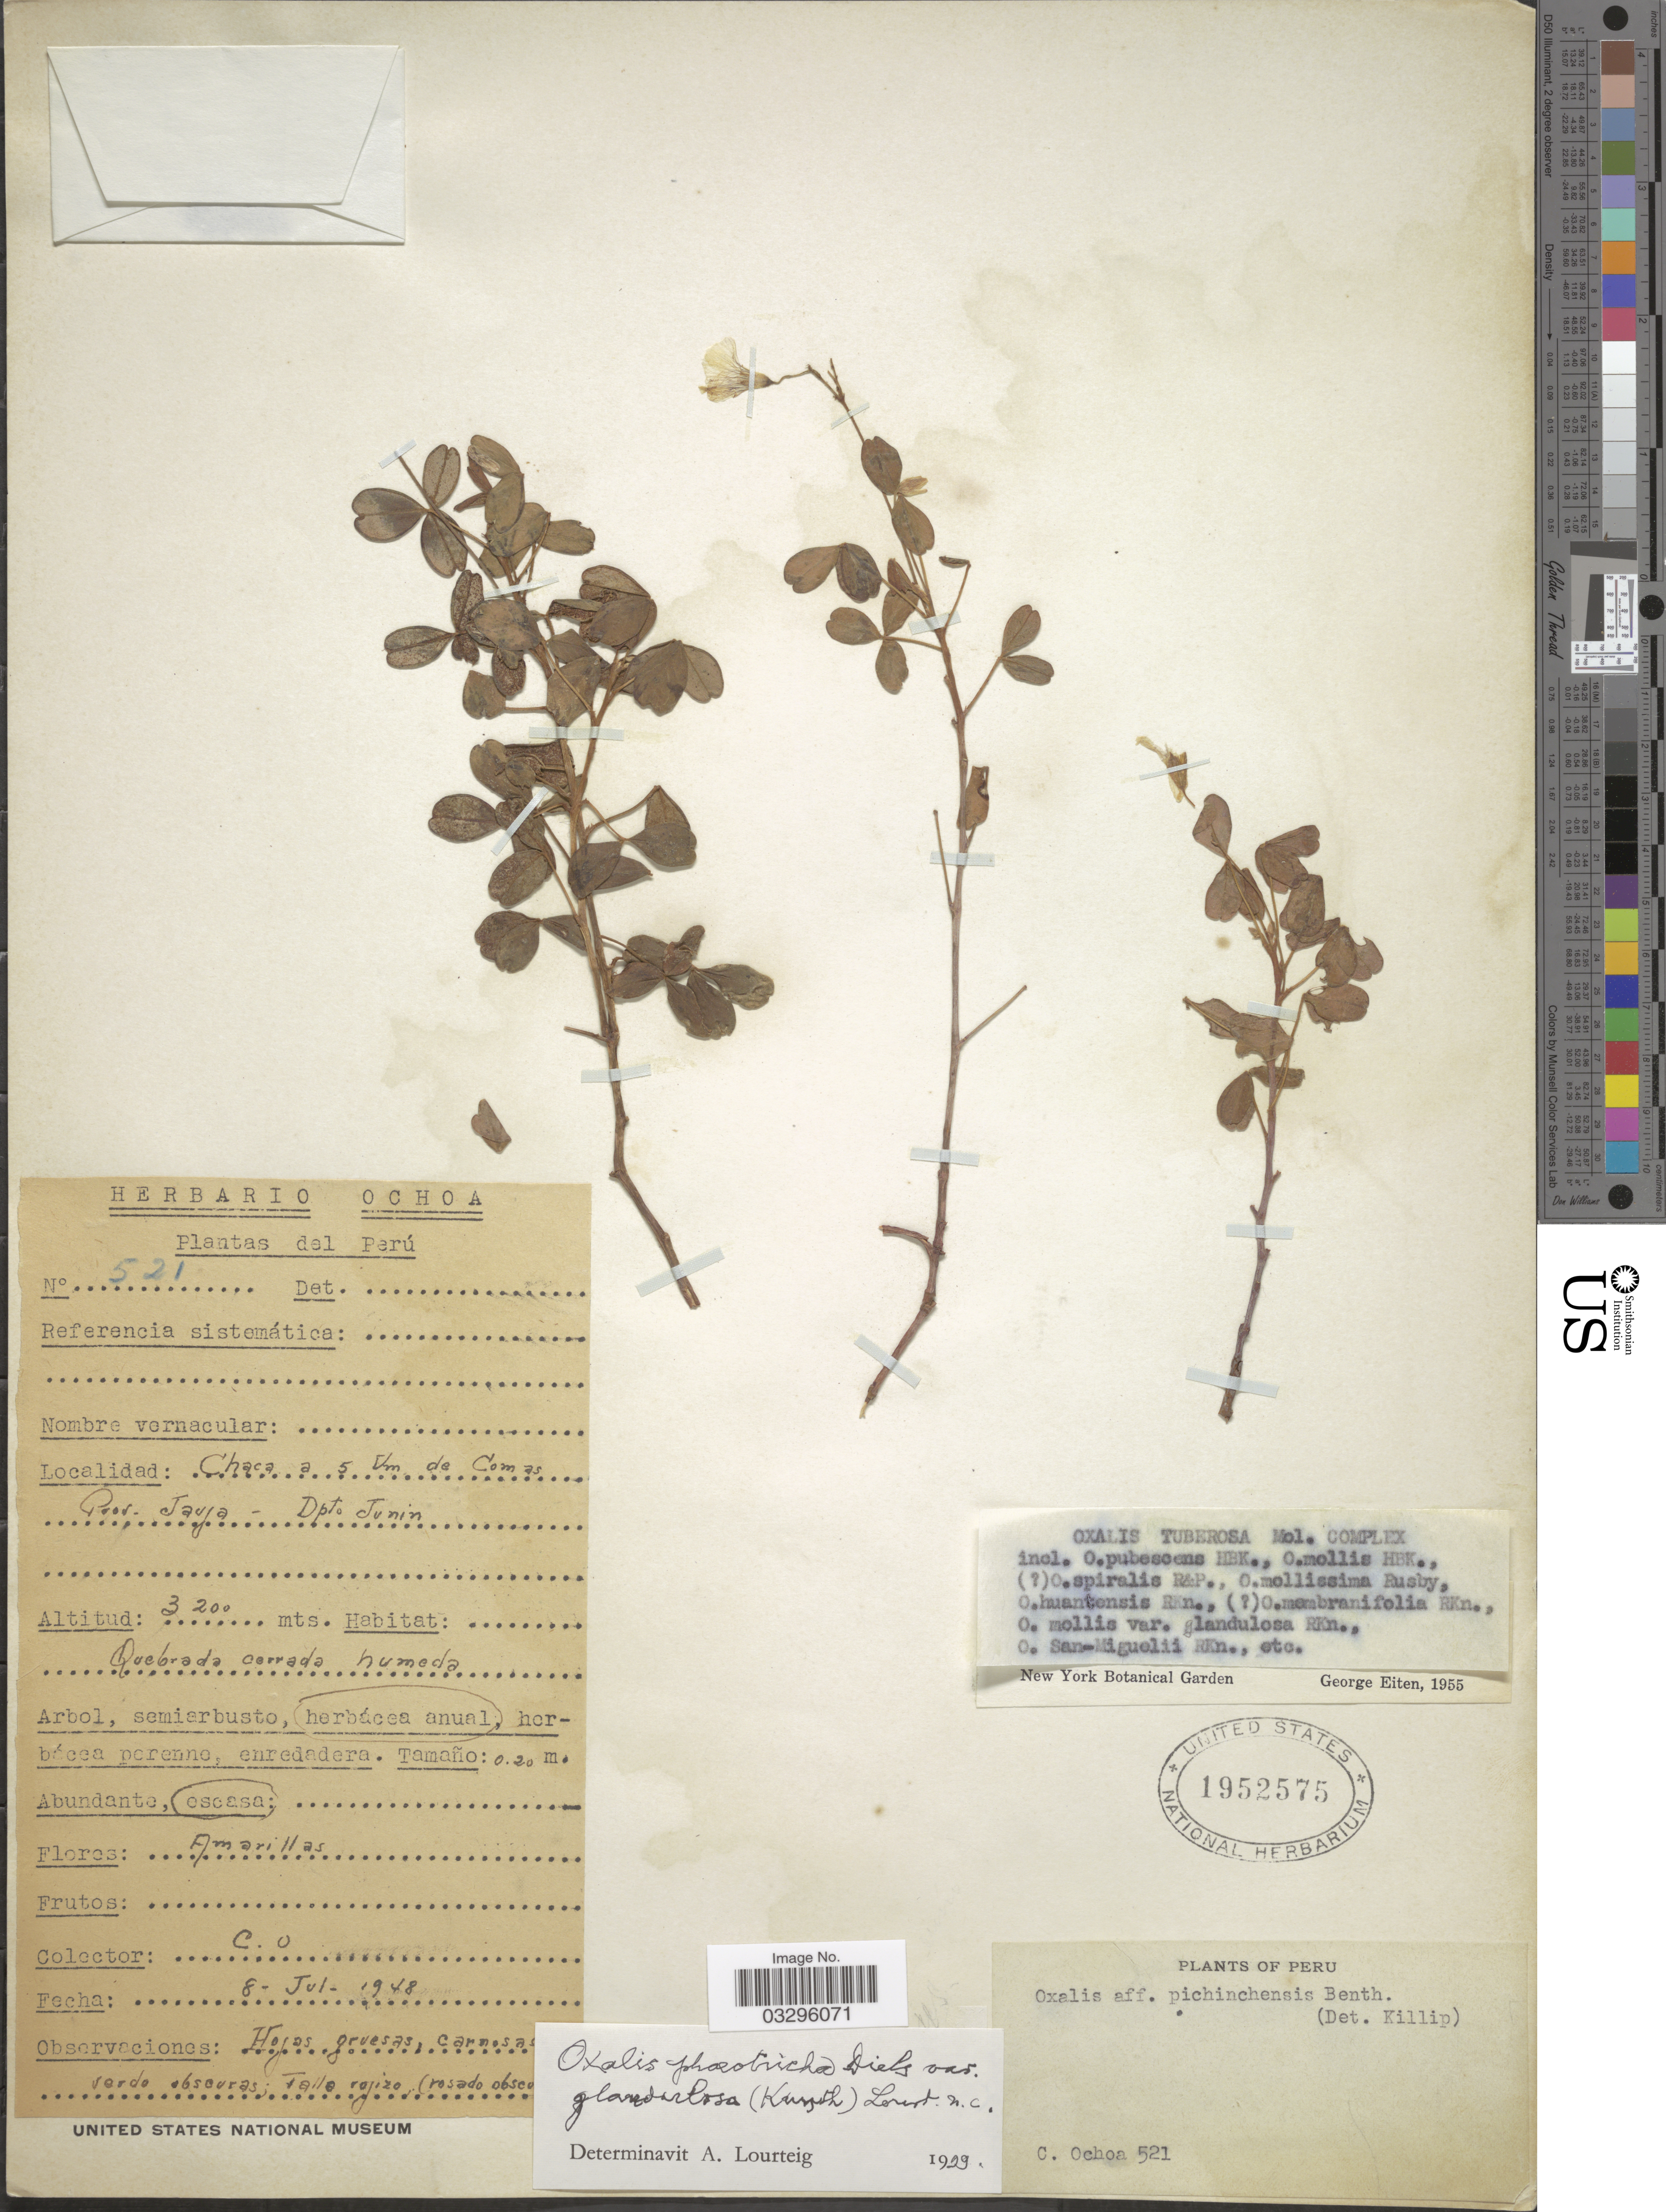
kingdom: Plantae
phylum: Tracheophyta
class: Magnoliopsida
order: Oxalidales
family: Oxalidaceae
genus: Oxalis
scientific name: Oxalis phaeotricha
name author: Diels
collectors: C. Ochoa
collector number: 521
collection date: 1948-07-08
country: Peru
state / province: Junín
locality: Chaca a 5 Km de Comas. Prov. Jauja-Dpto. Junin.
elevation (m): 3200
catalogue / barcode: US 1952575